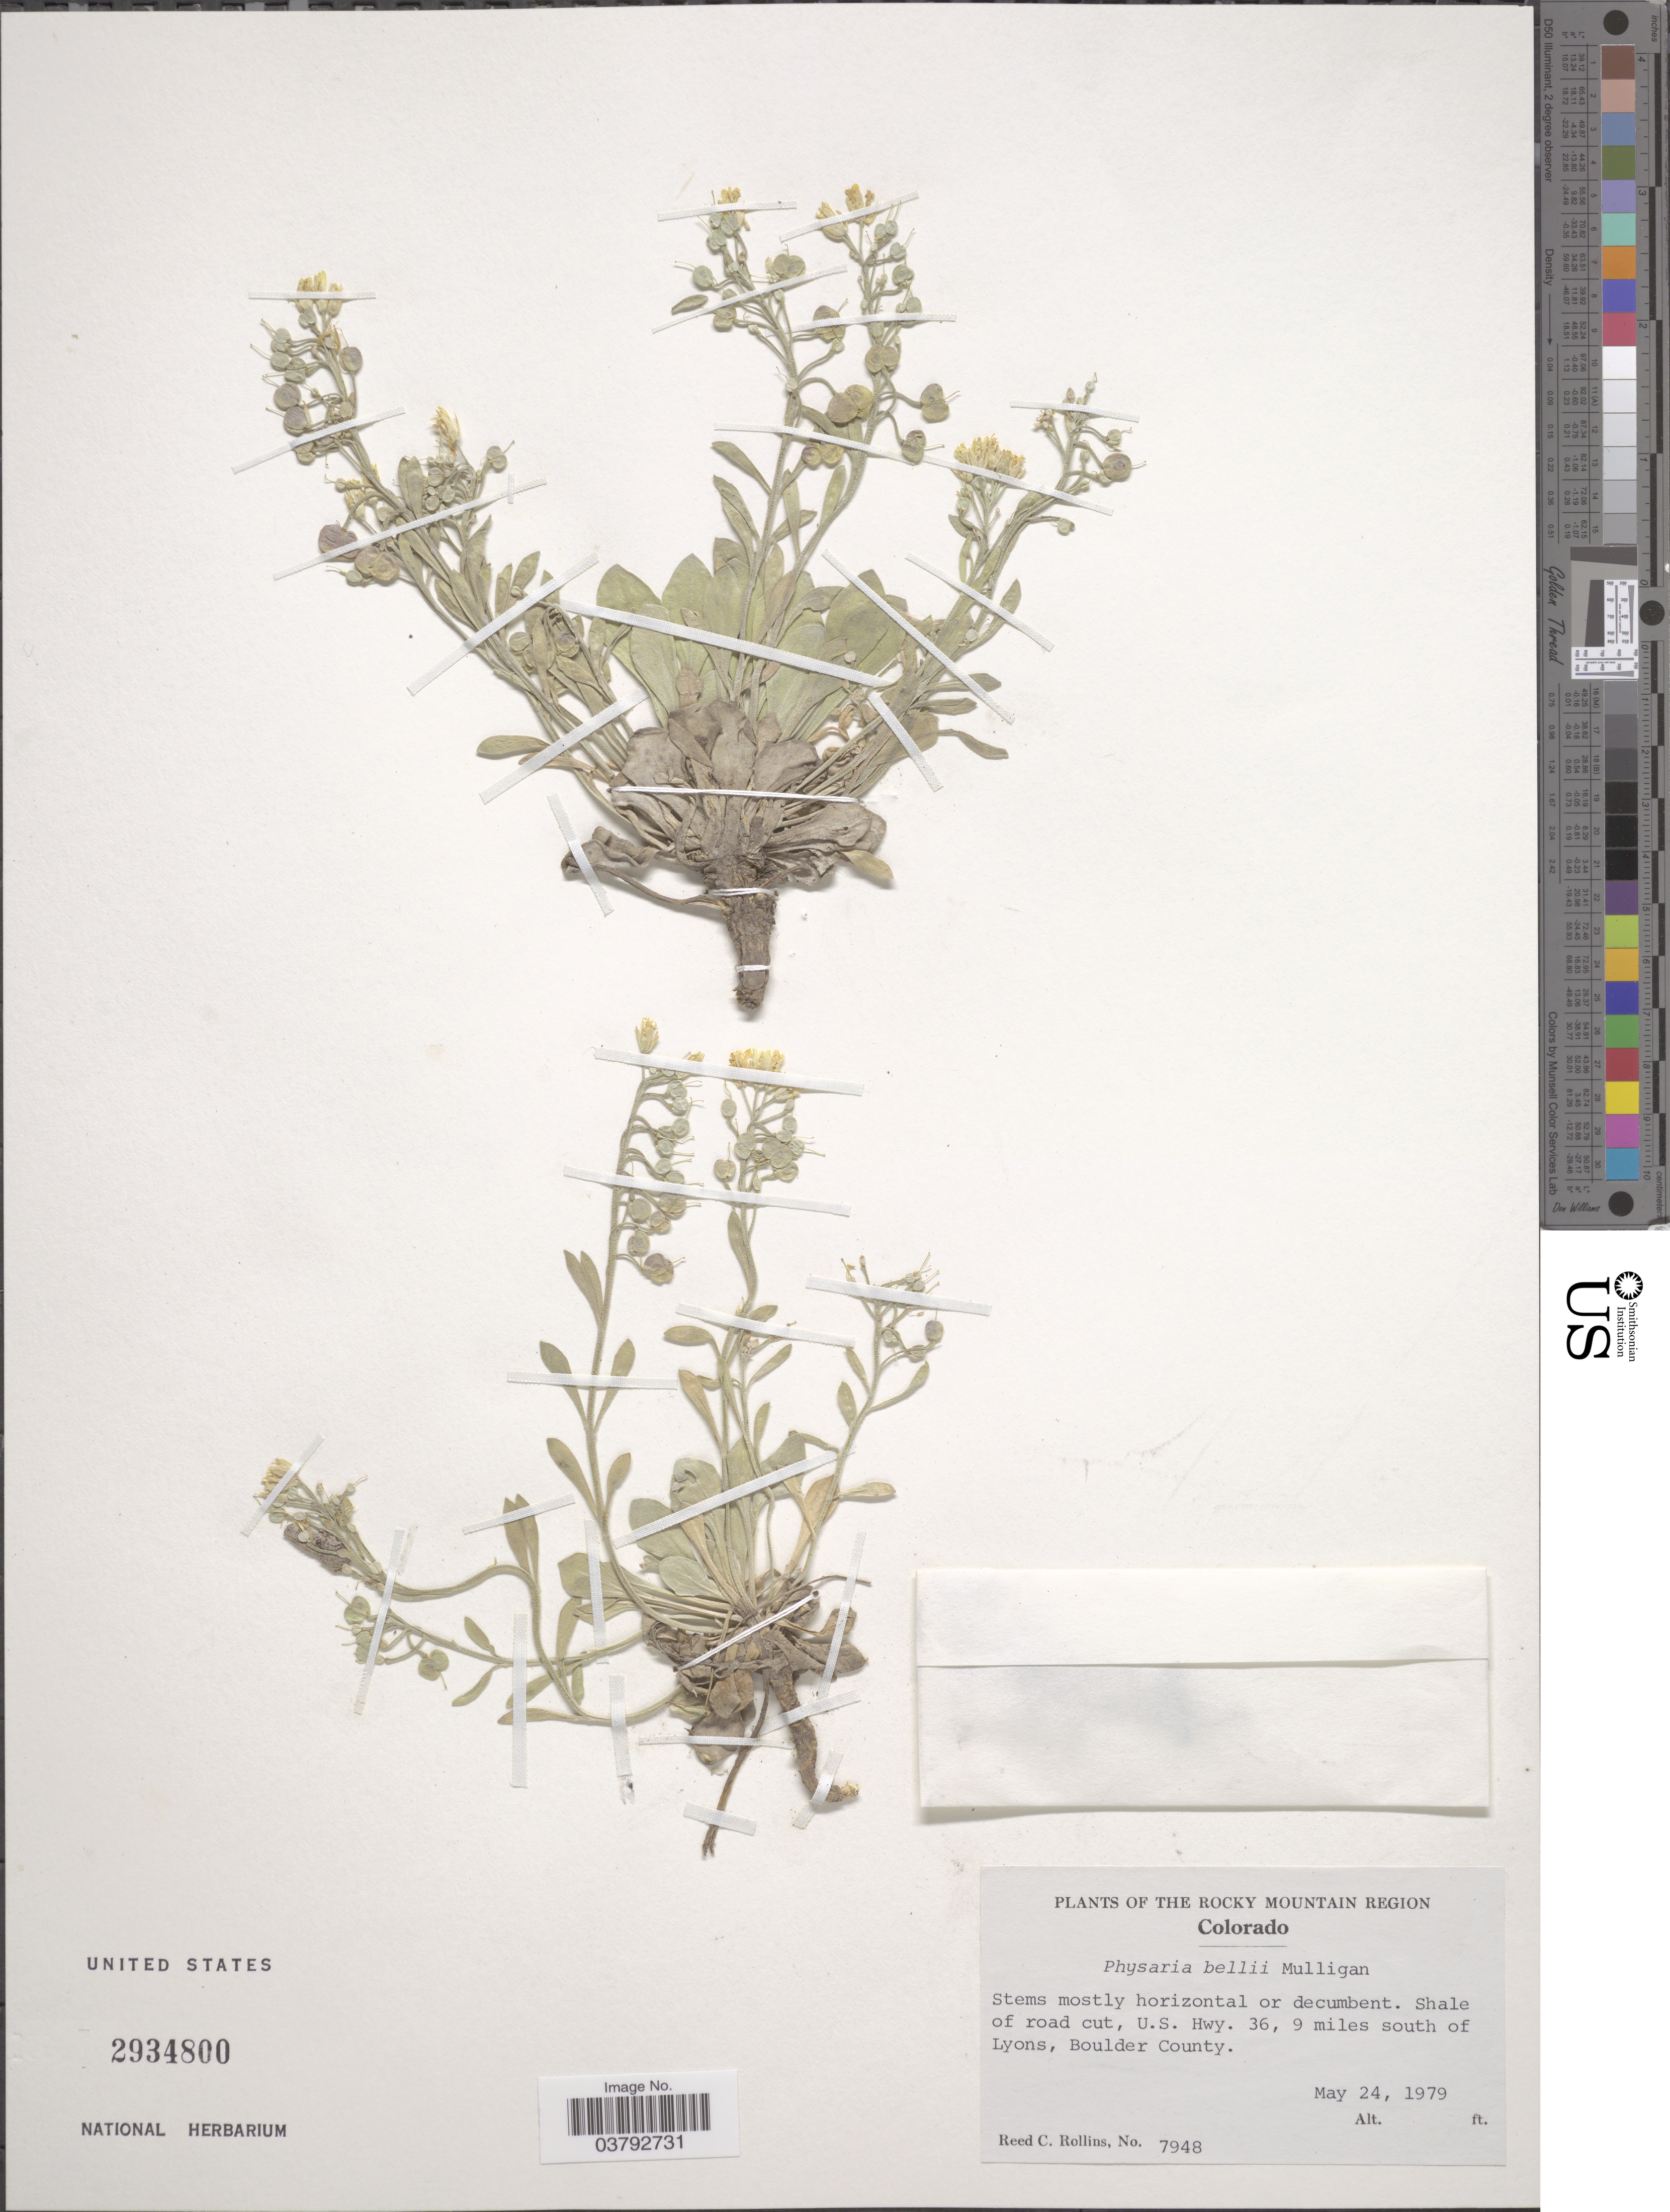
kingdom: Plantae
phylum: Tracheophyta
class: Magnoliopsida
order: Brassicales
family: Brassicaceae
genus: Physaria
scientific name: Physaria bellii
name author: G.A. Mulligan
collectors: R. C. Rollins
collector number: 7948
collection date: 1979-05-24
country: United States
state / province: Colorado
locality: The Rocky Mountain Region. U. S. Hwy. 36, 9 miles south of Lyons, Boulder County.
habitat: shale of road-cut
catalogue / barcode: US 2934800